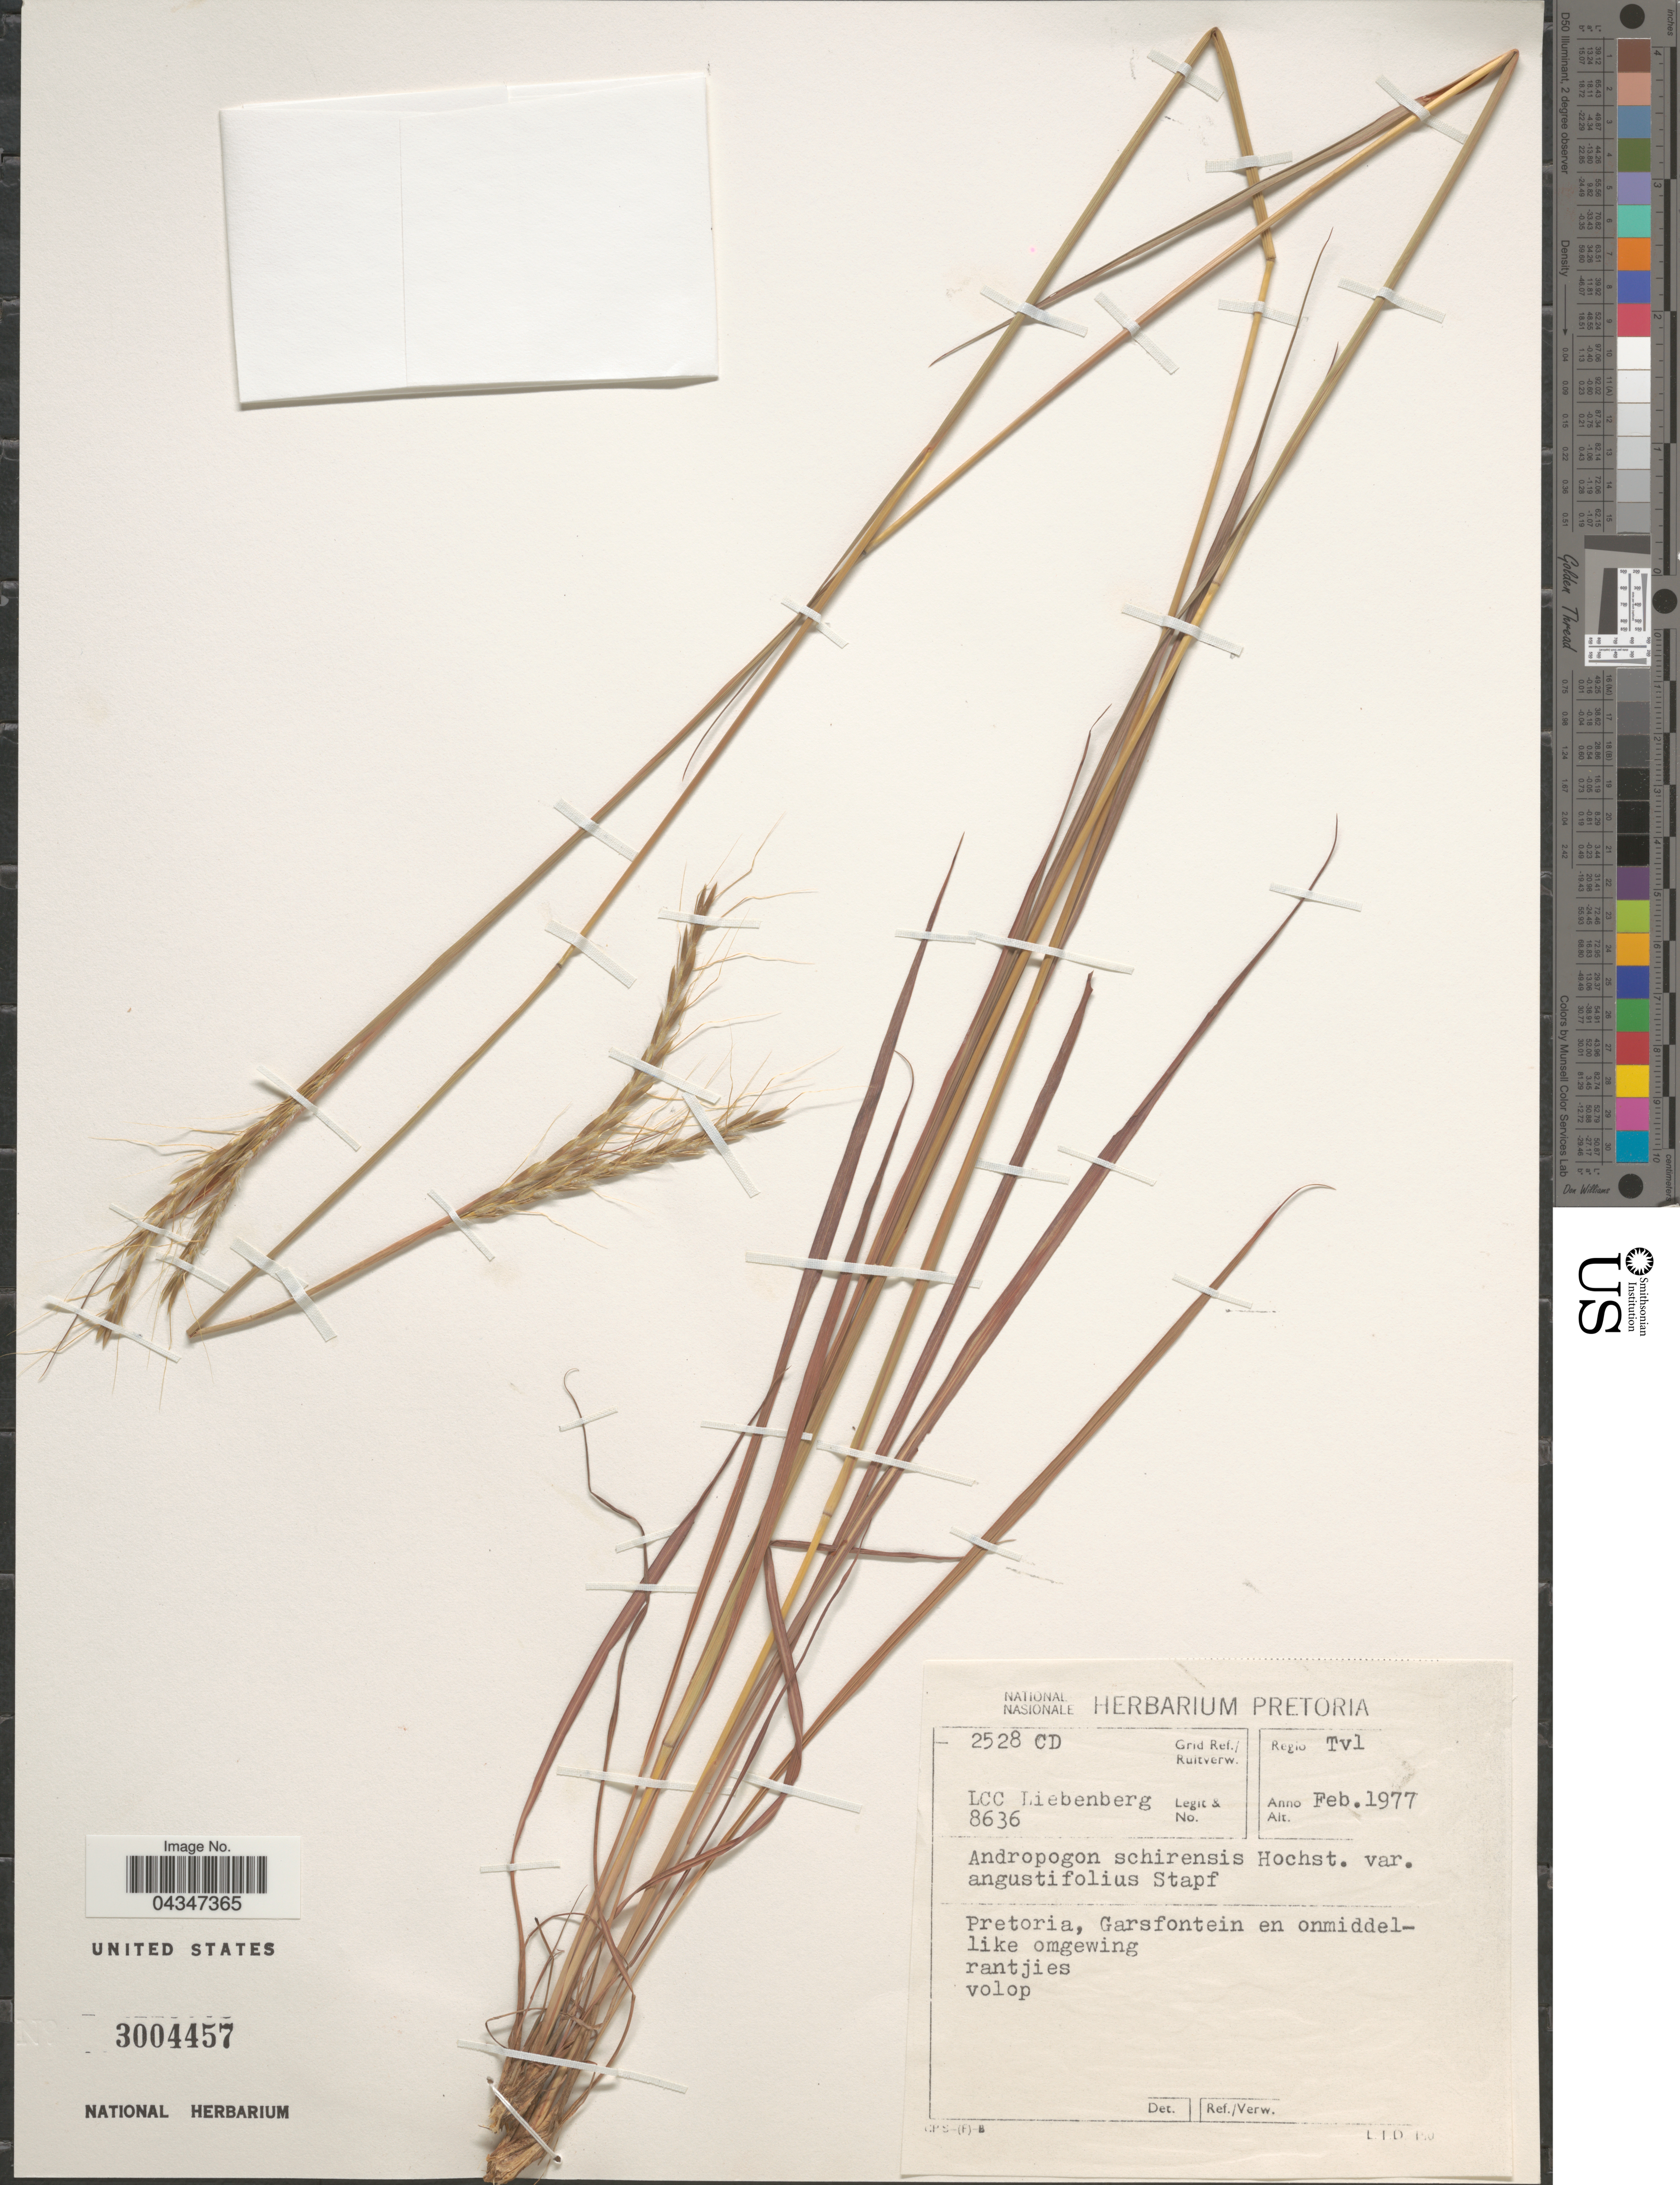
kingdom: Plantae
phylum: Tracheophyta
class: Liliopsida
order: Poales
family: Poaceae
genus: Andropogon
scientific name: Andropogon schirensis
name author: Hochst. ex A. Rich.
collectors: L. Liebenberg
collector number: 8636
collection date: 1977-02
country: South Africa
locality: Grid Ref./ Ruitverw. -2528 CD. Regio Tvl. Pretoria, Garsfontein en onmiddelike omgewing.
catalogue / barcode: US 3004457